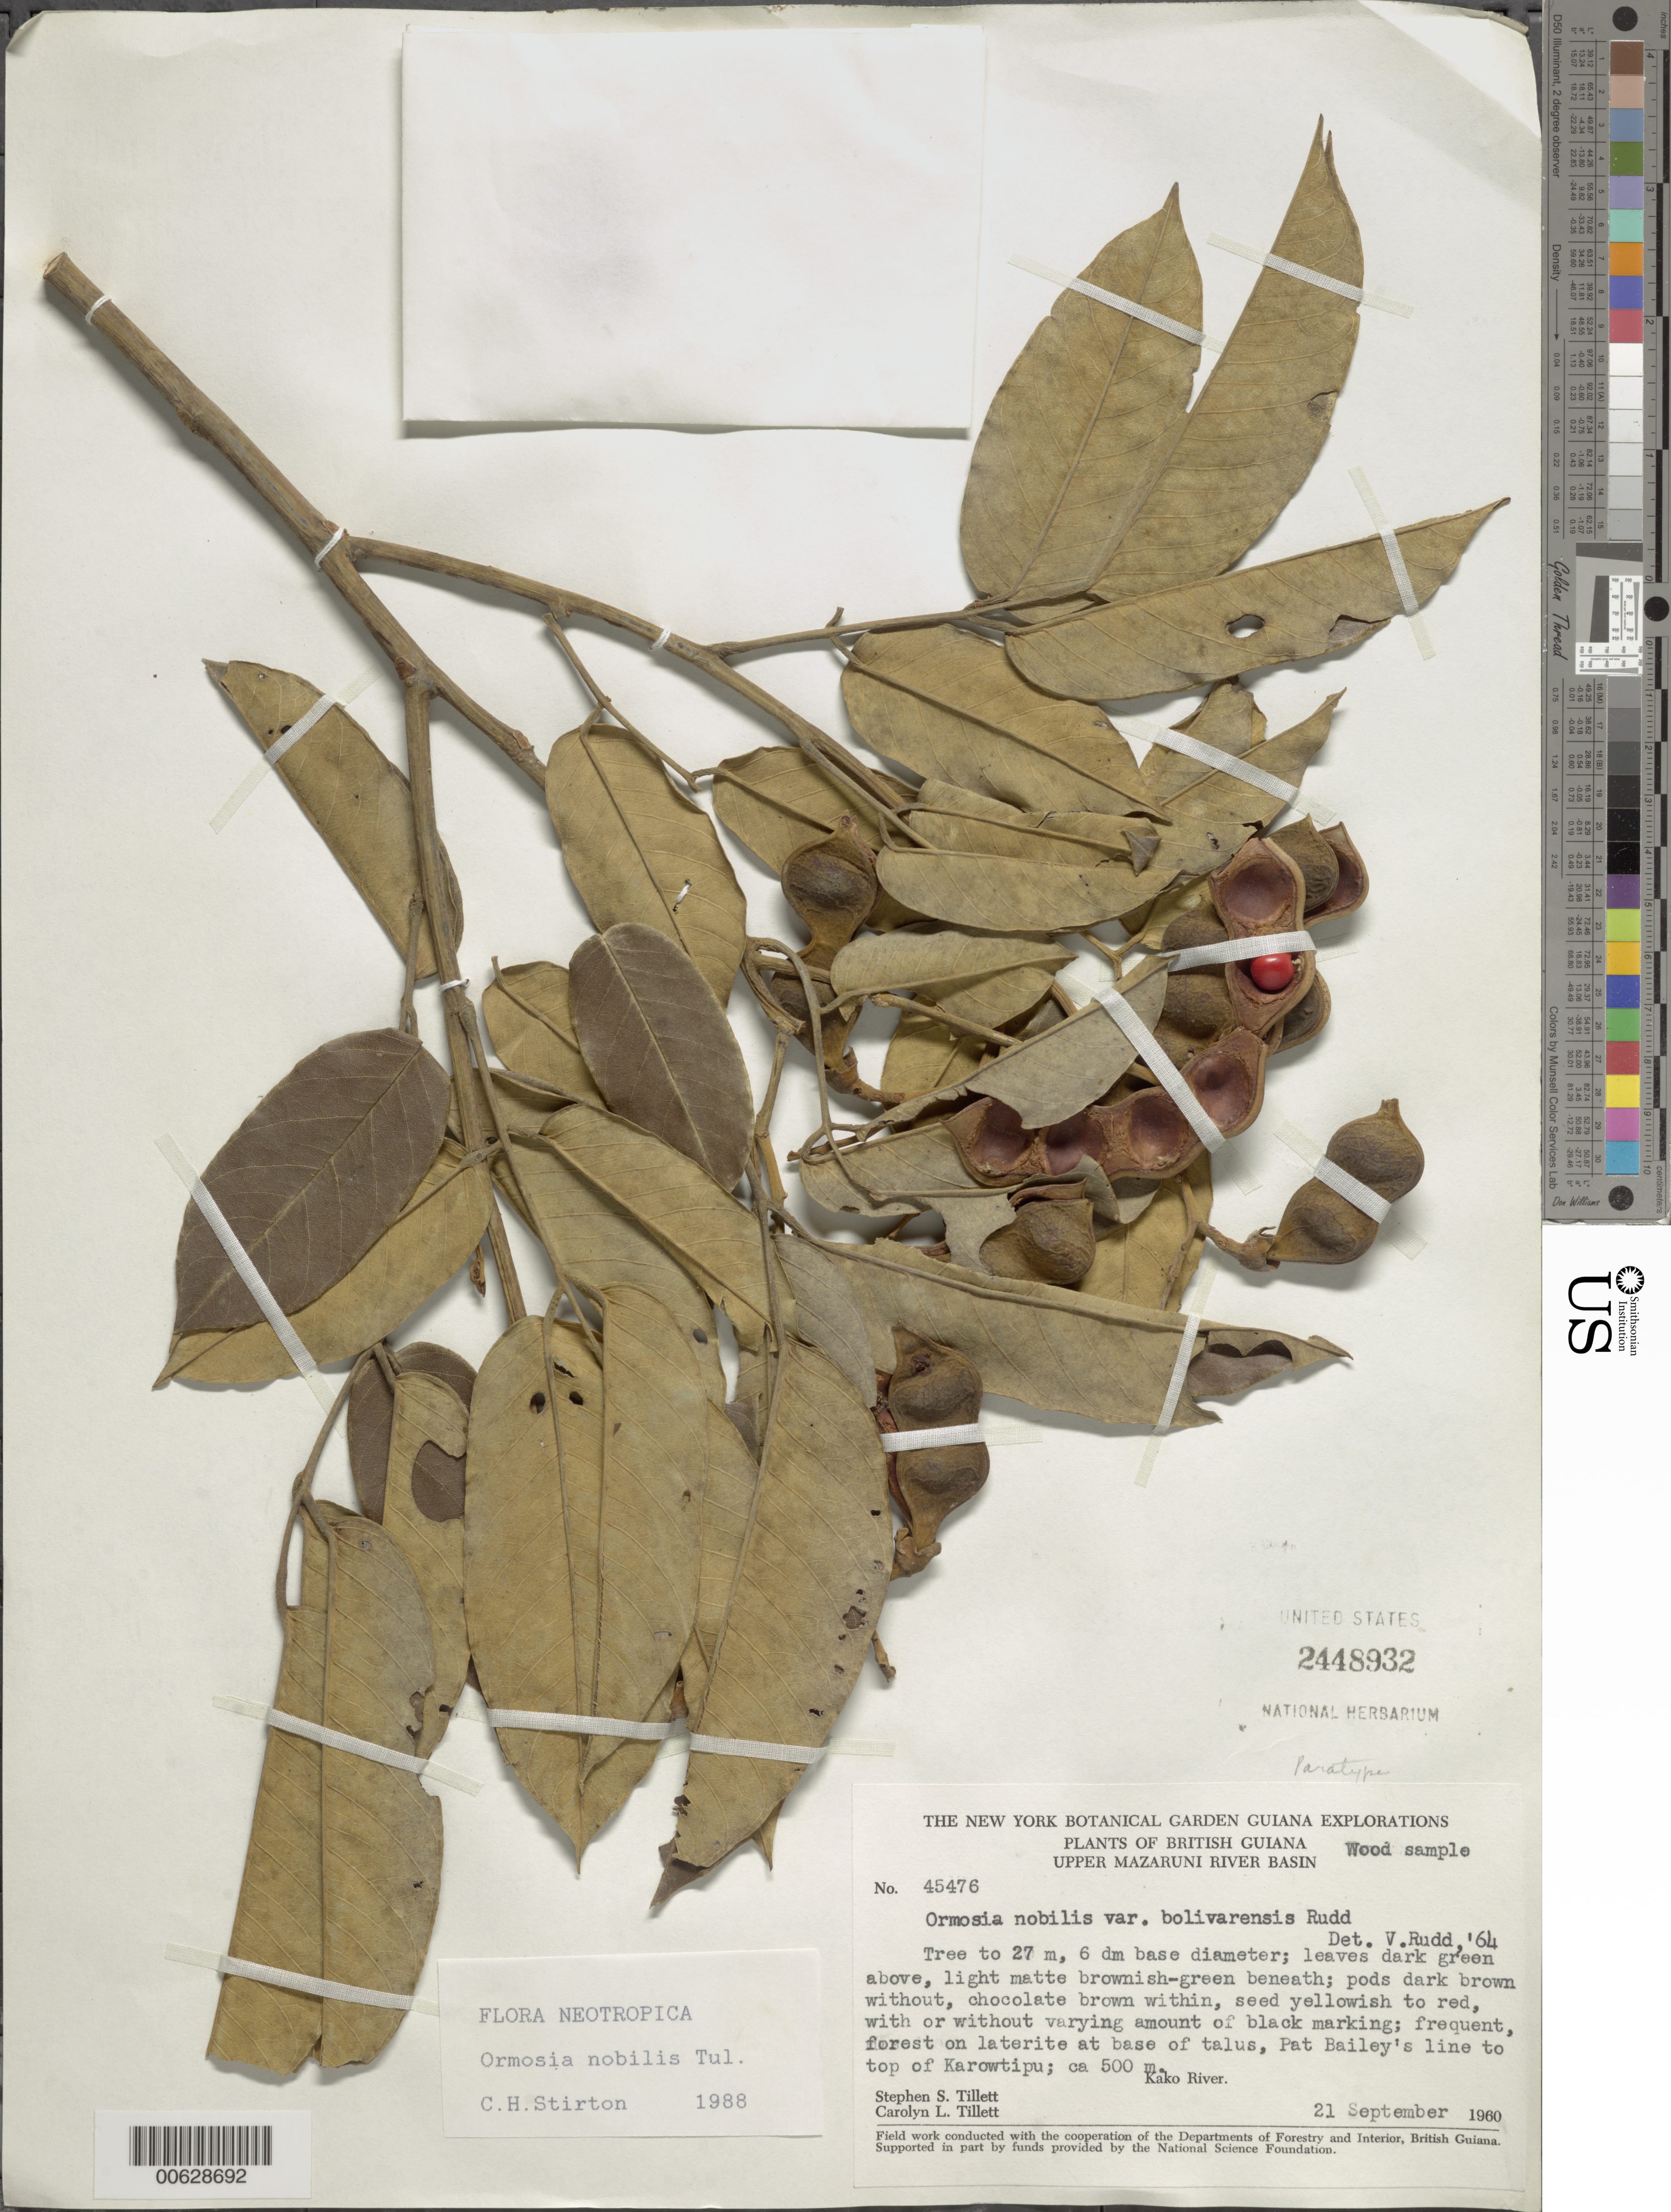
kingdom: Plantae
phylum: Tracheophyta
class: Magnoliopsida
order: Fabales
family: Fabaceae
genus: Ormosia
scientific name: Ormosia nobilis var. nobilis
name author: Tul.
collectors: S. S. Tillett, C. L. Tillett & R. Boyan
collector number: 45476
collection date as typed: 21-Sep-60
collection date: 1960-09-21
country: Guyana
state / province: Cuyuni-Mazaruni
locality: Karowtipu Mt., Kako River, Upper Mazaruni R. region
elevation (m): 500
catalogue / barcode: US 2448932